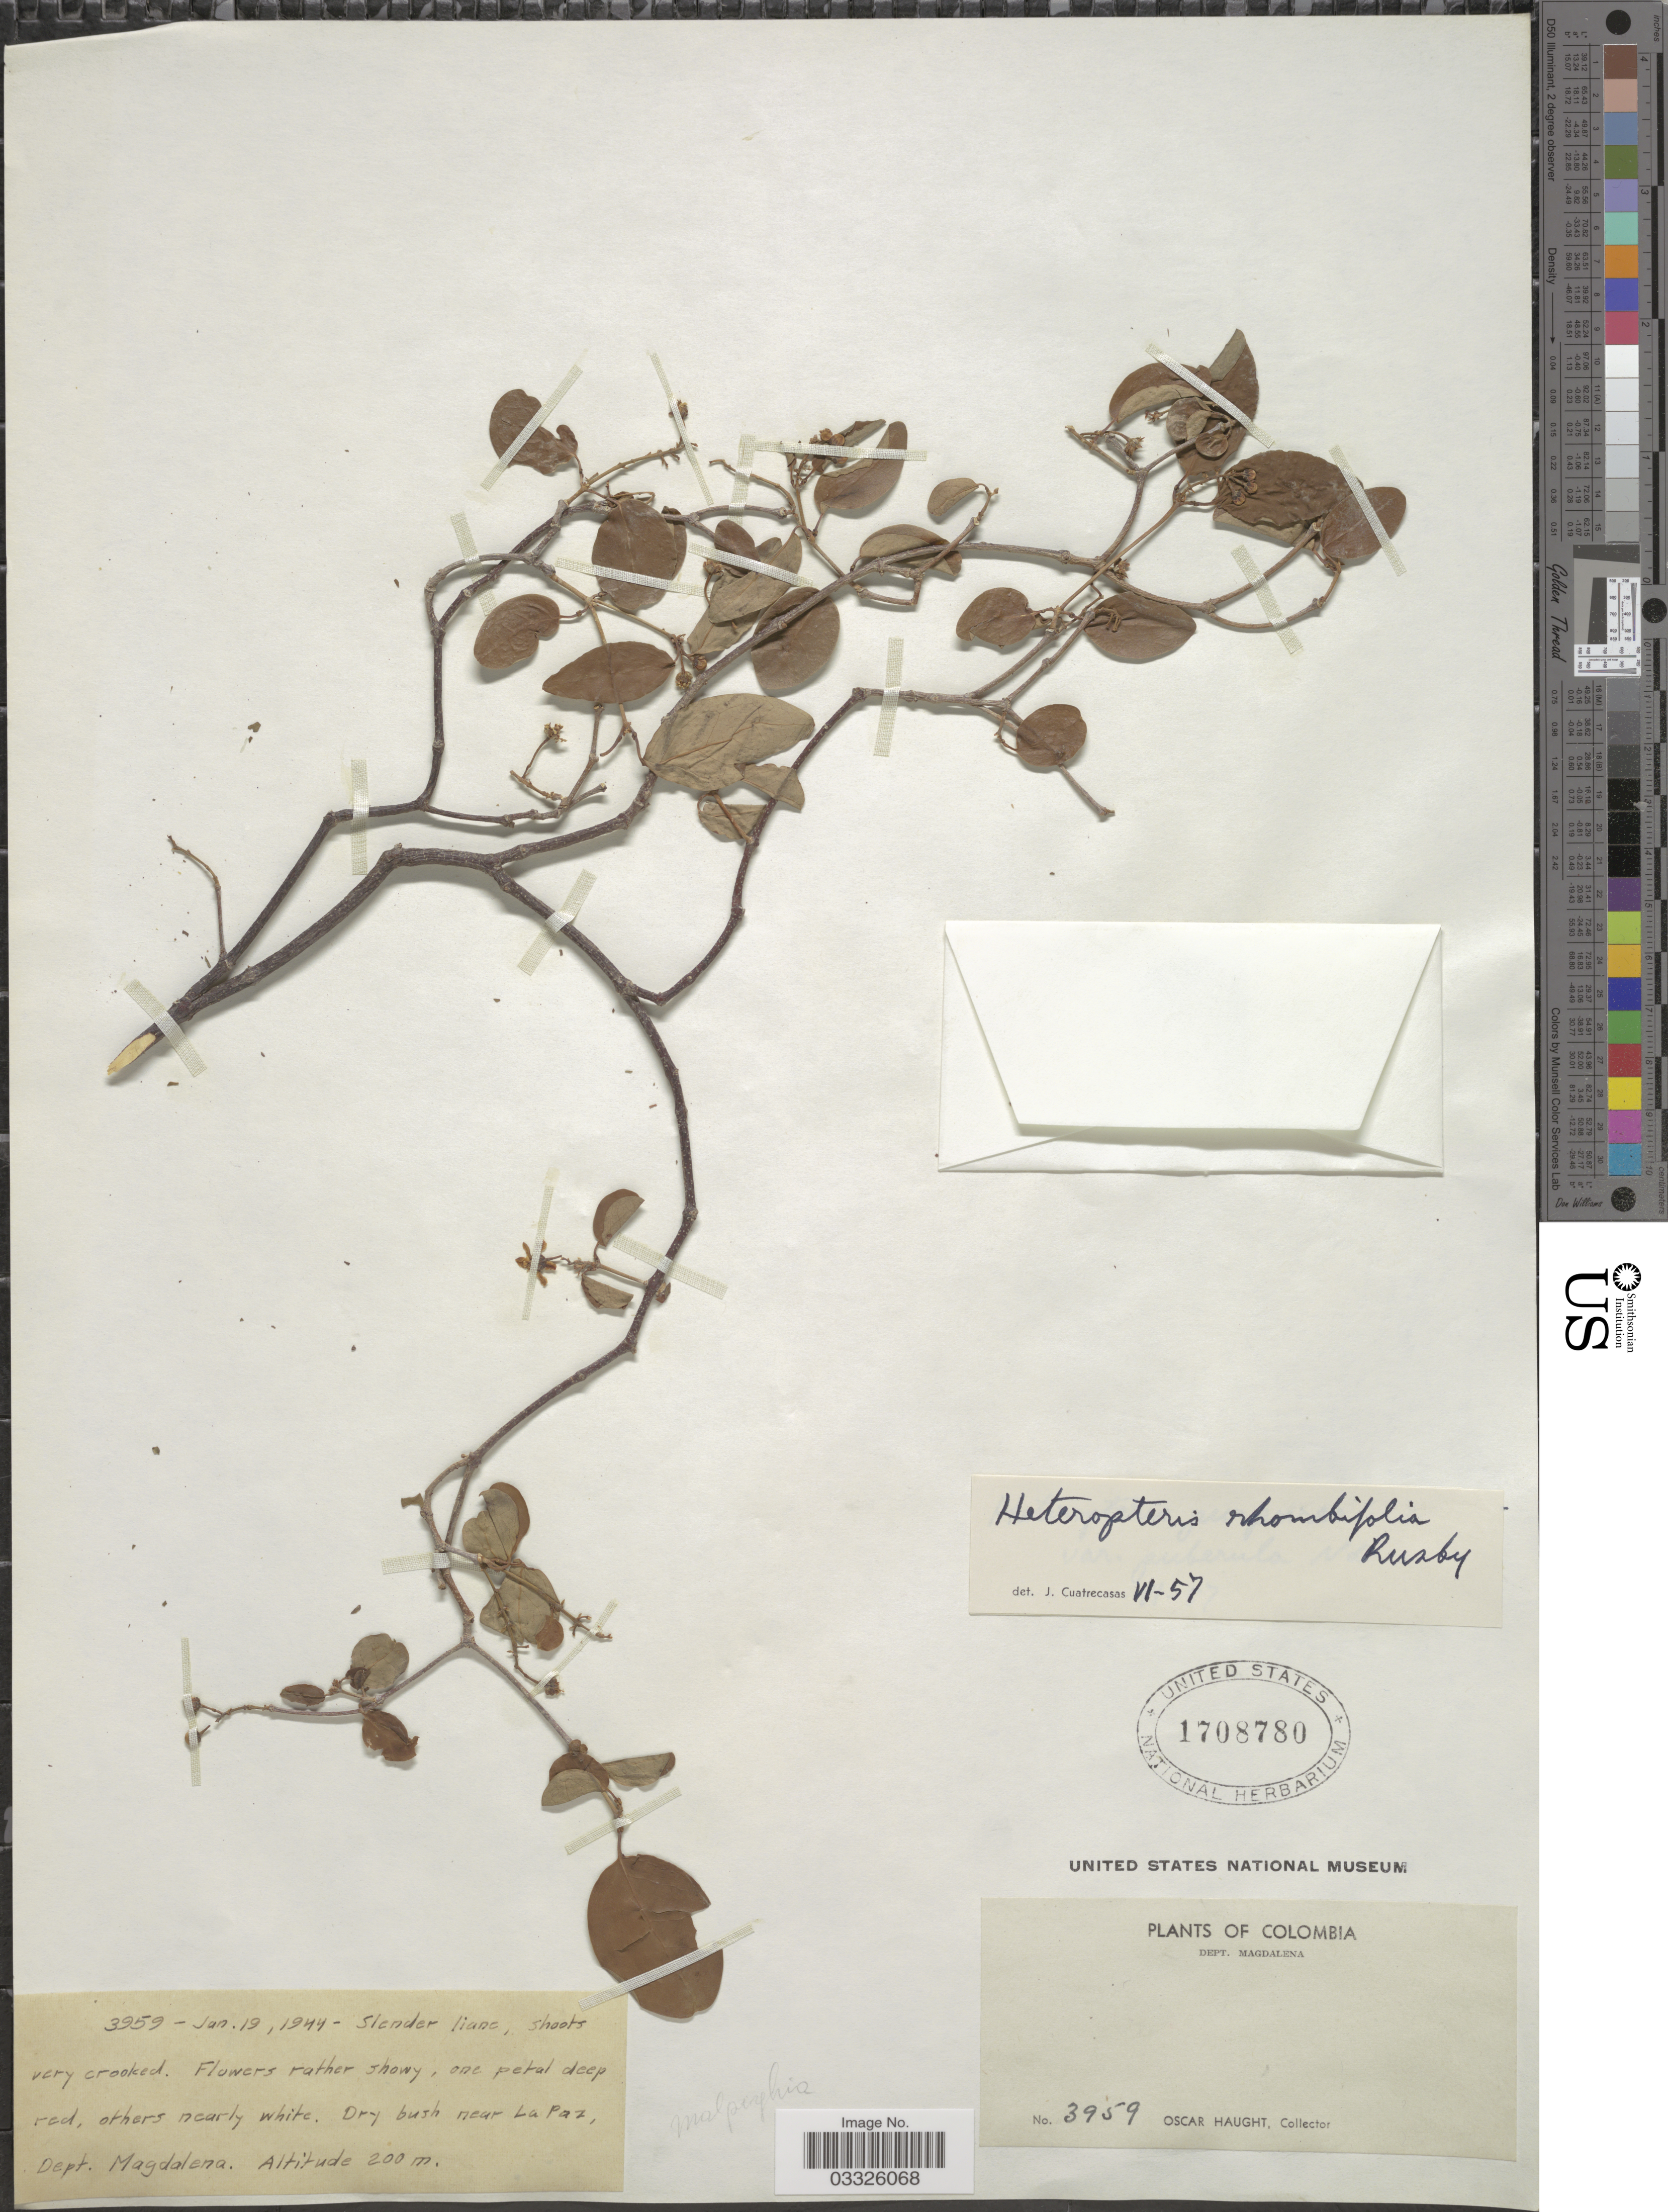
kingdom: Plantae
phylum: Tracheophyta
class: Magnoliopsida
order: Malpighiales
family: Malpighiaceae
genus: Heteropterys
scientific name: Heteropterys prunifolia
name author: (Kunth) W.R. Anderson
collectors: O. Haught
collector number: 3959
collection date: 1944-01-19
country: Colombia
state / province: Magdalena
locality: Dept. Magdalena. Near La Paz.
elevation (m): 200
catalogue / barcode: US 1708780